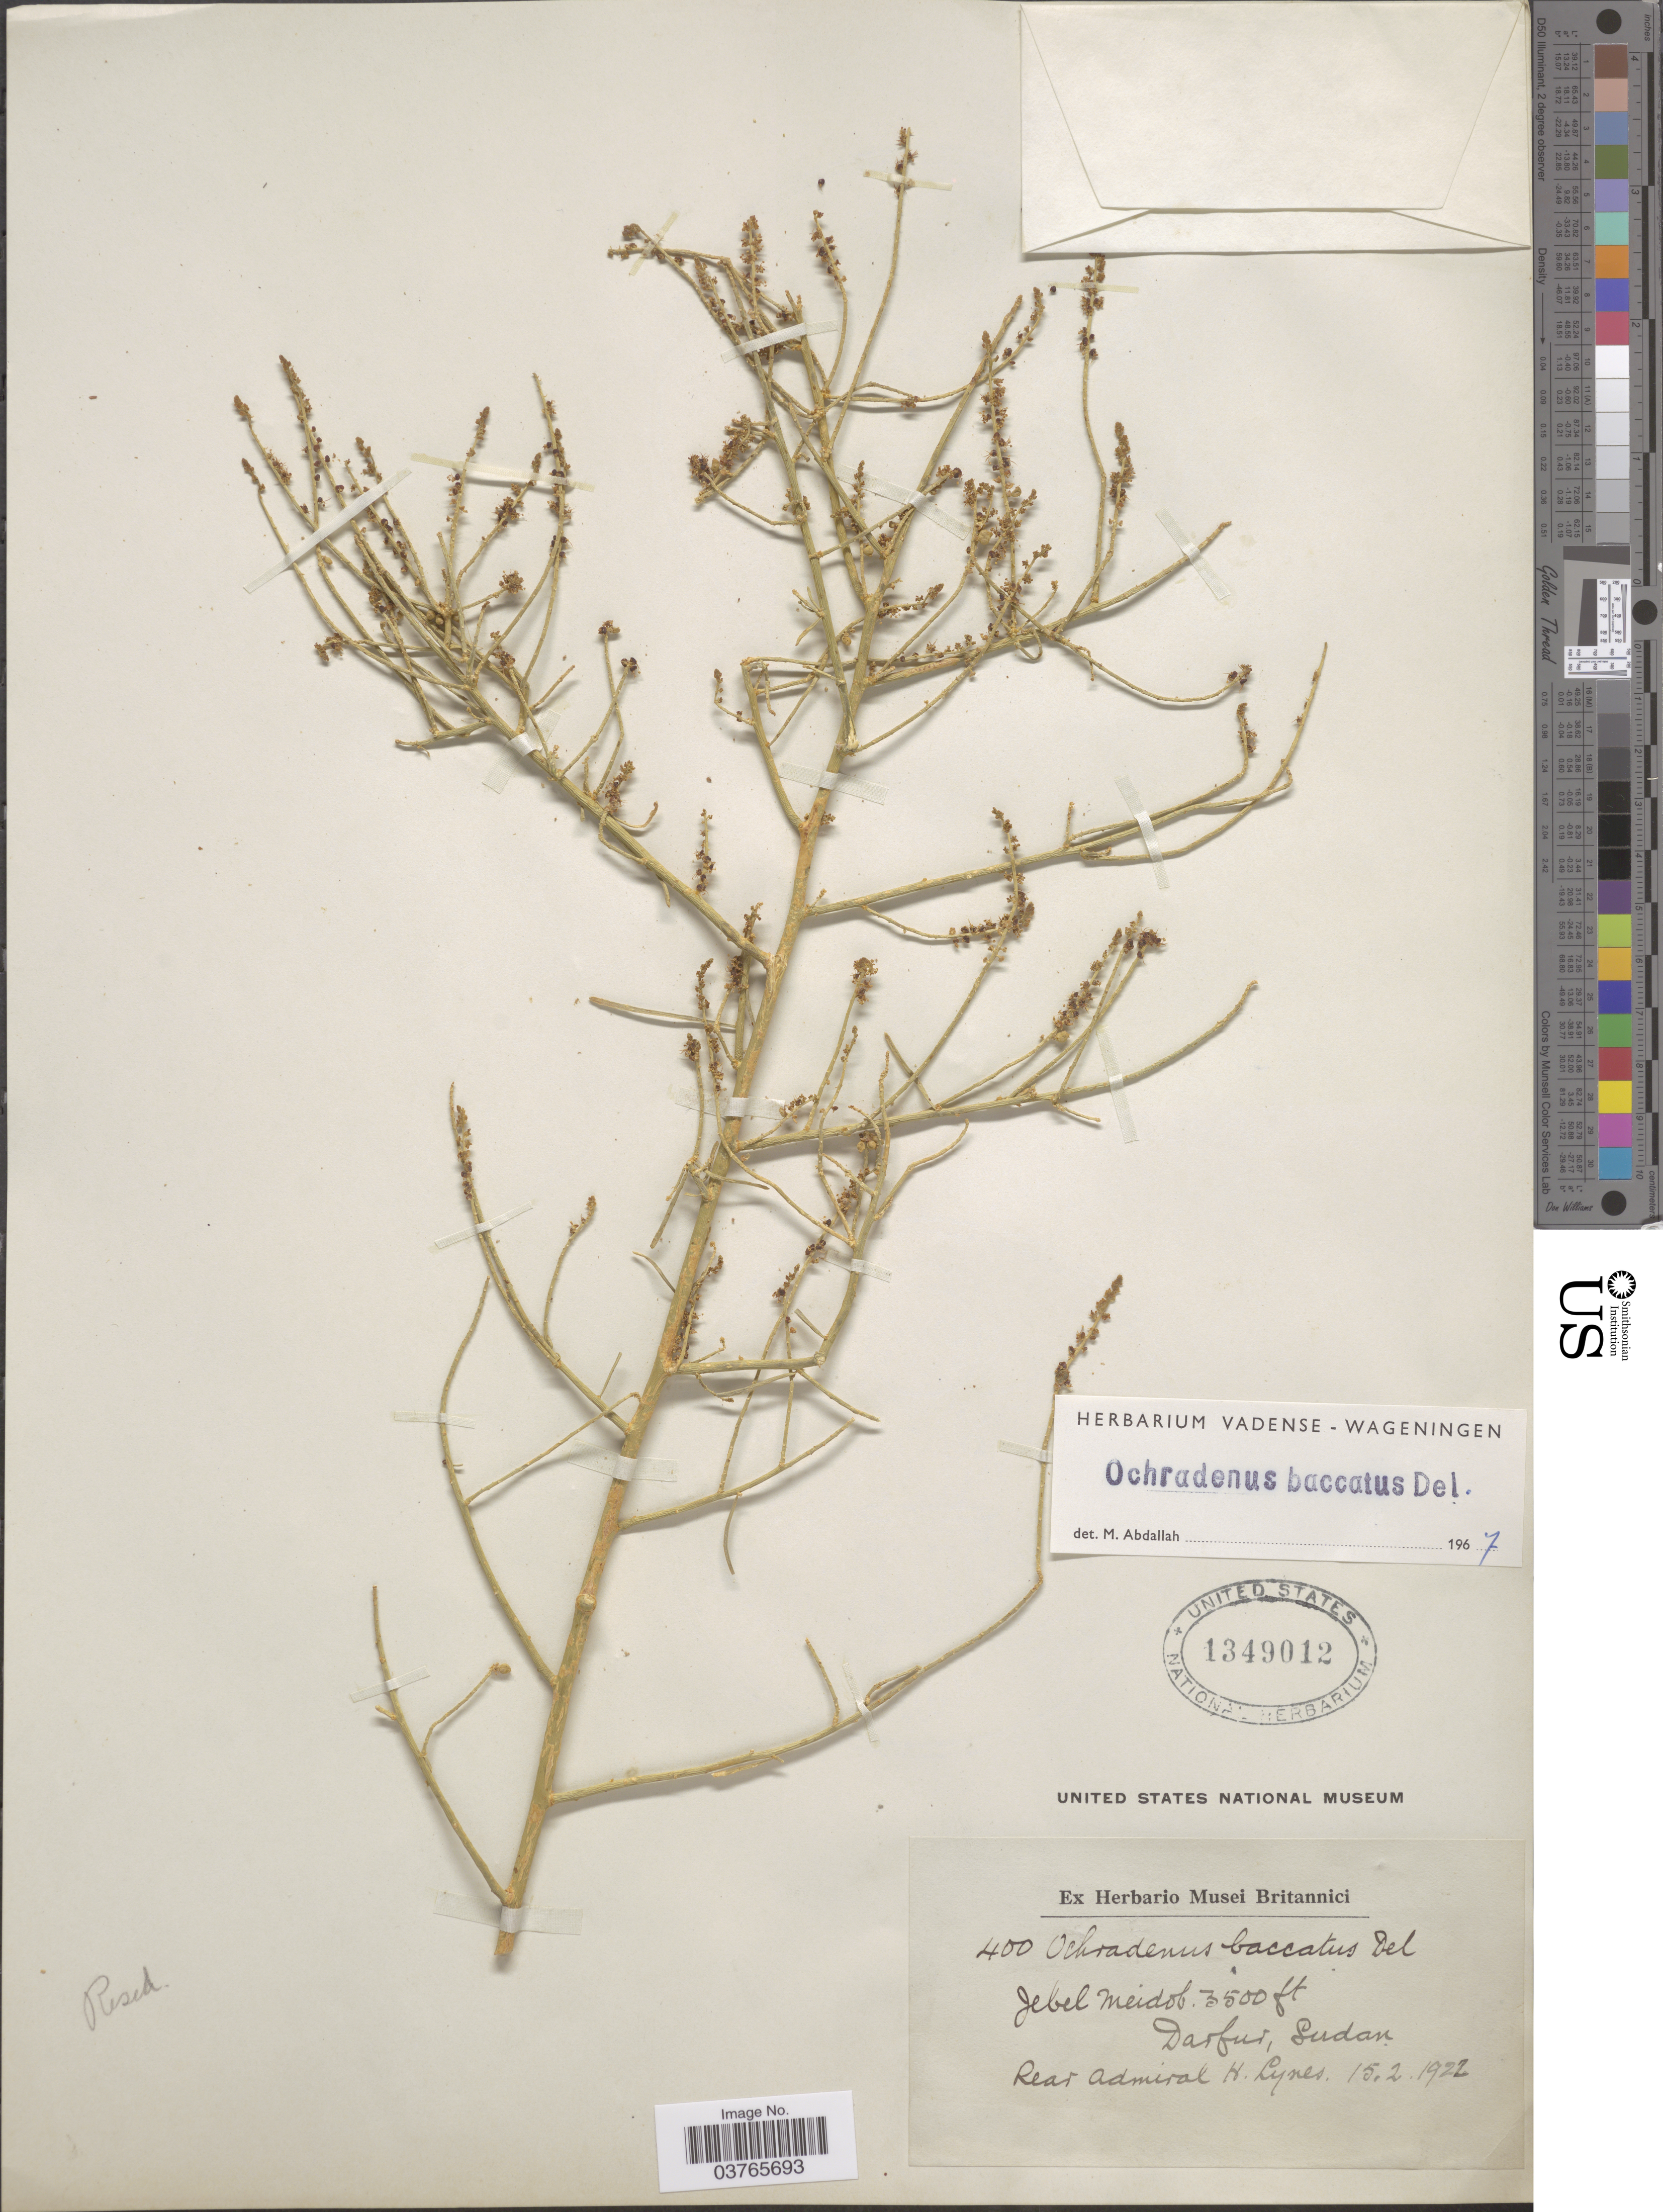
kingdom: Plantae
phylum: Tracheophyta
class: Magnoliopsida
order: Brassicales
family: Resedaceae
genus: Ochradenus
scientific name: Ochradenus baccatus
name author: Delile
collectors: H. Lynes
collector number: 400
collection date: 1922-02-15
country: Sudan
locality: Jebel Meidob. [unsure placement] Darfur.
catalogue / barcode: US 1349012